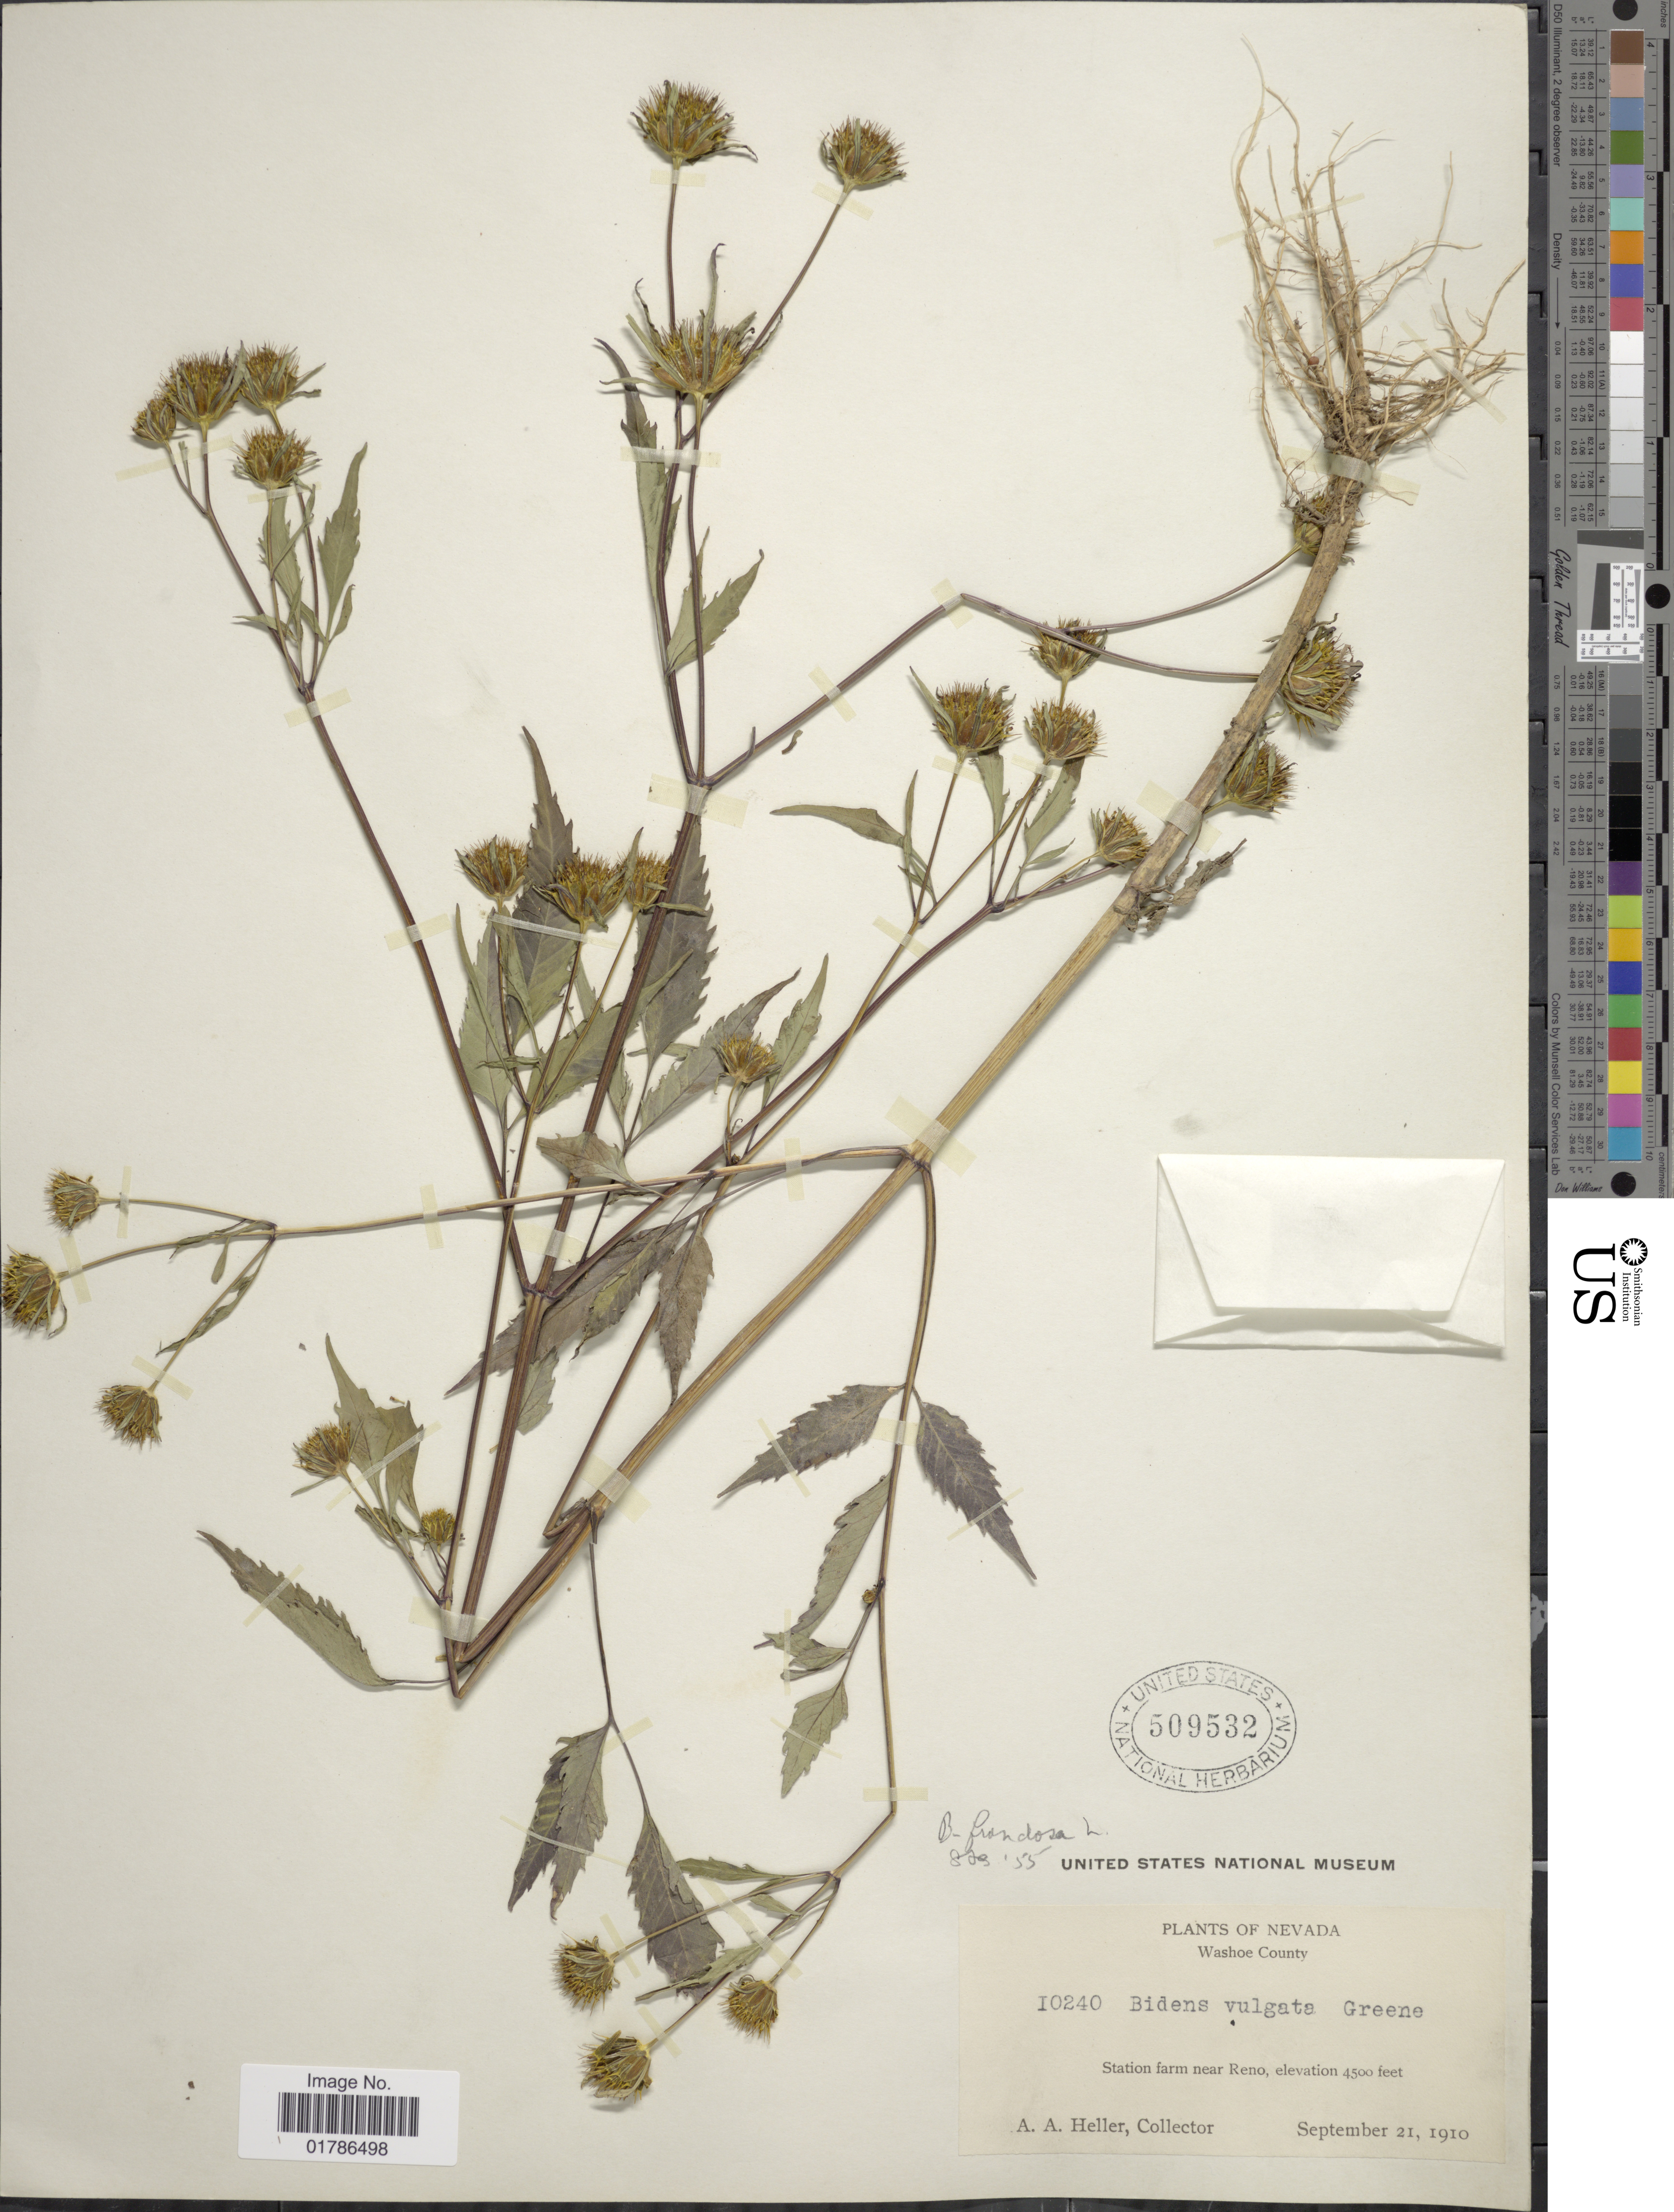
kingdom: Plantae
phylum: Tracheophyta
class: Magnoliopsida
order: Asterales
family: Asteraceae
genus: Bidens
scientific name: Bidens frondosa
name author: L.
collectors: A. A. Heller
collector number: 10240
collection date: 1910-09-21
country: United States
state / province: Nevada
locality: Washoe County, Station farm near Reno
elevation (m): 1372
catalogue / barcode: US 509532